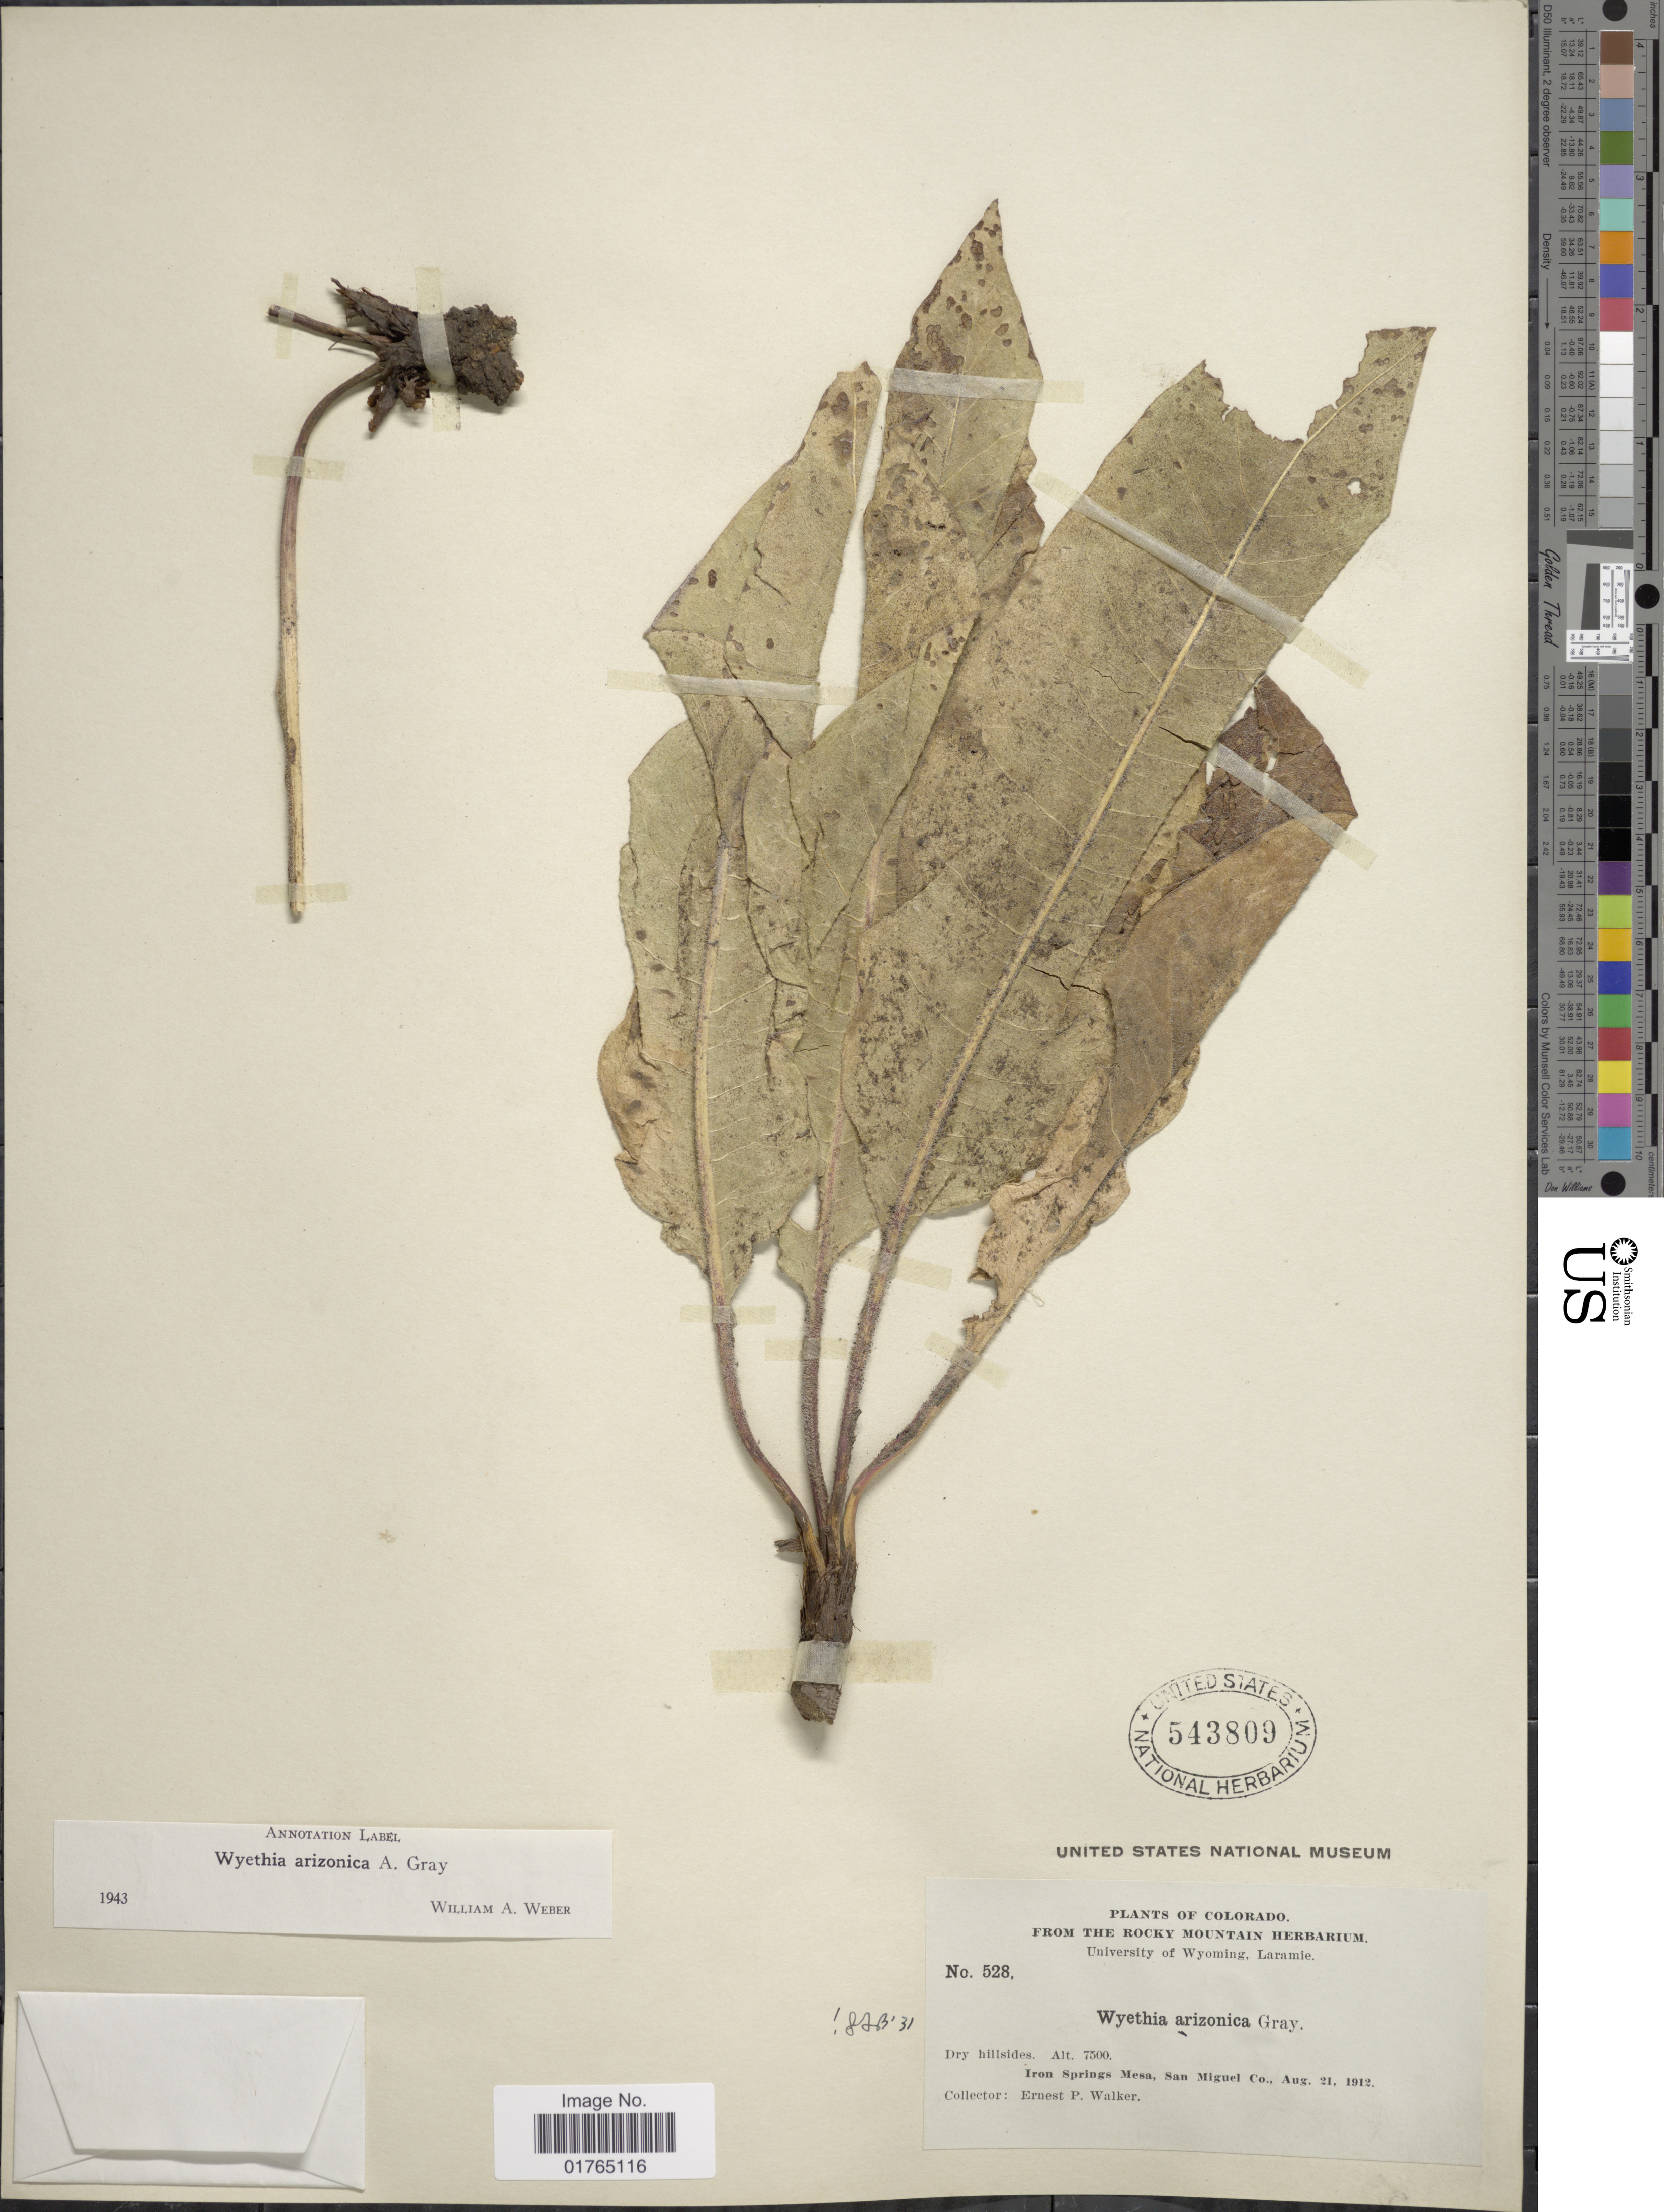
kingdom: Plantae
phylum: Tracheophyta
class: Magnoliopsida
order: Asterales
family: Asteraceae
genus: Wyethia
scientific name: Wyethia arizonica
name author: A. Gray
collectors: E. P. Walker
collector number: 528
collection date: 1912-08-21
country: United States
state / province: Colorado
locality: Iron Springs Mesa, San Miguel Co.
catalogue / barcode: US 543809